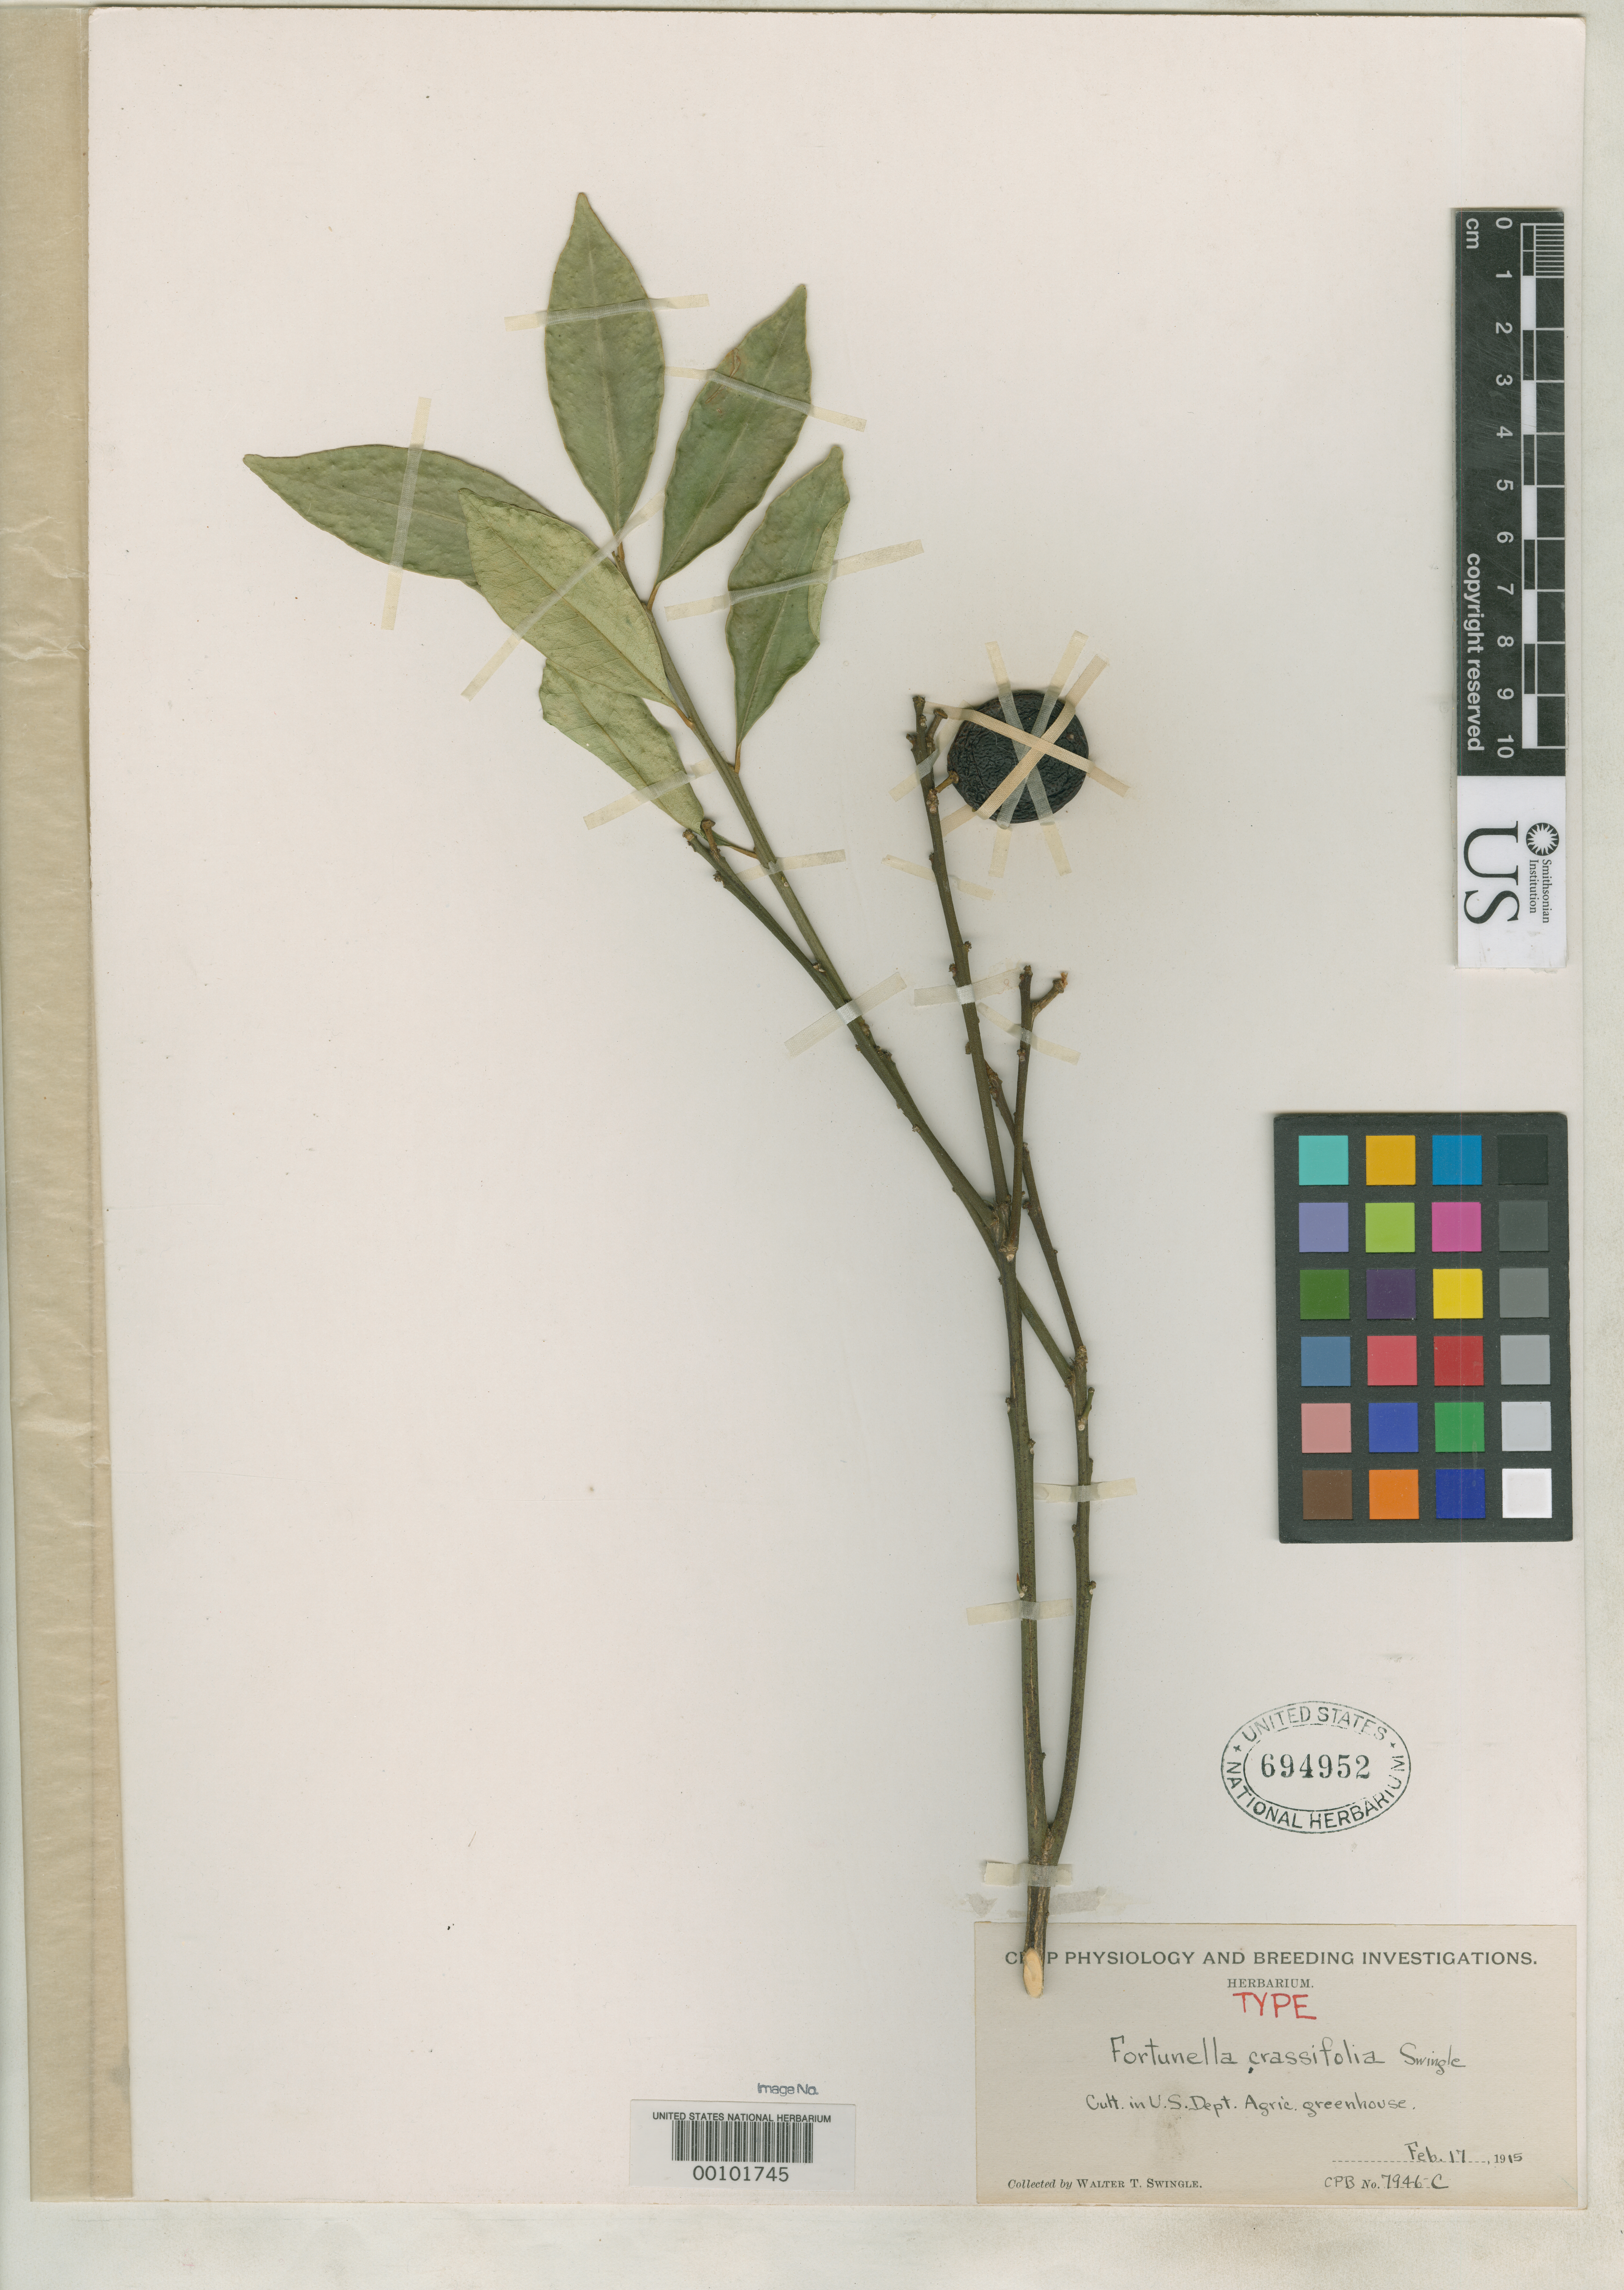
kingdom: Plantae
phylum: Tracheophyta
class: Magnoliopsida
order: Sapindales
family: Rutaceae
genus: Fortunella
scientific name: Fortunella crassifolia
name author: Swingle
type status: Holotype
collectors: W. T. Swingle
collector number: C.P.B. 7496 C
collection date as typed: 17 Feb 1915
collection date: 1915-02-17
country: United States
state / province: District of Columbia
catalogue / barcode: US 694952